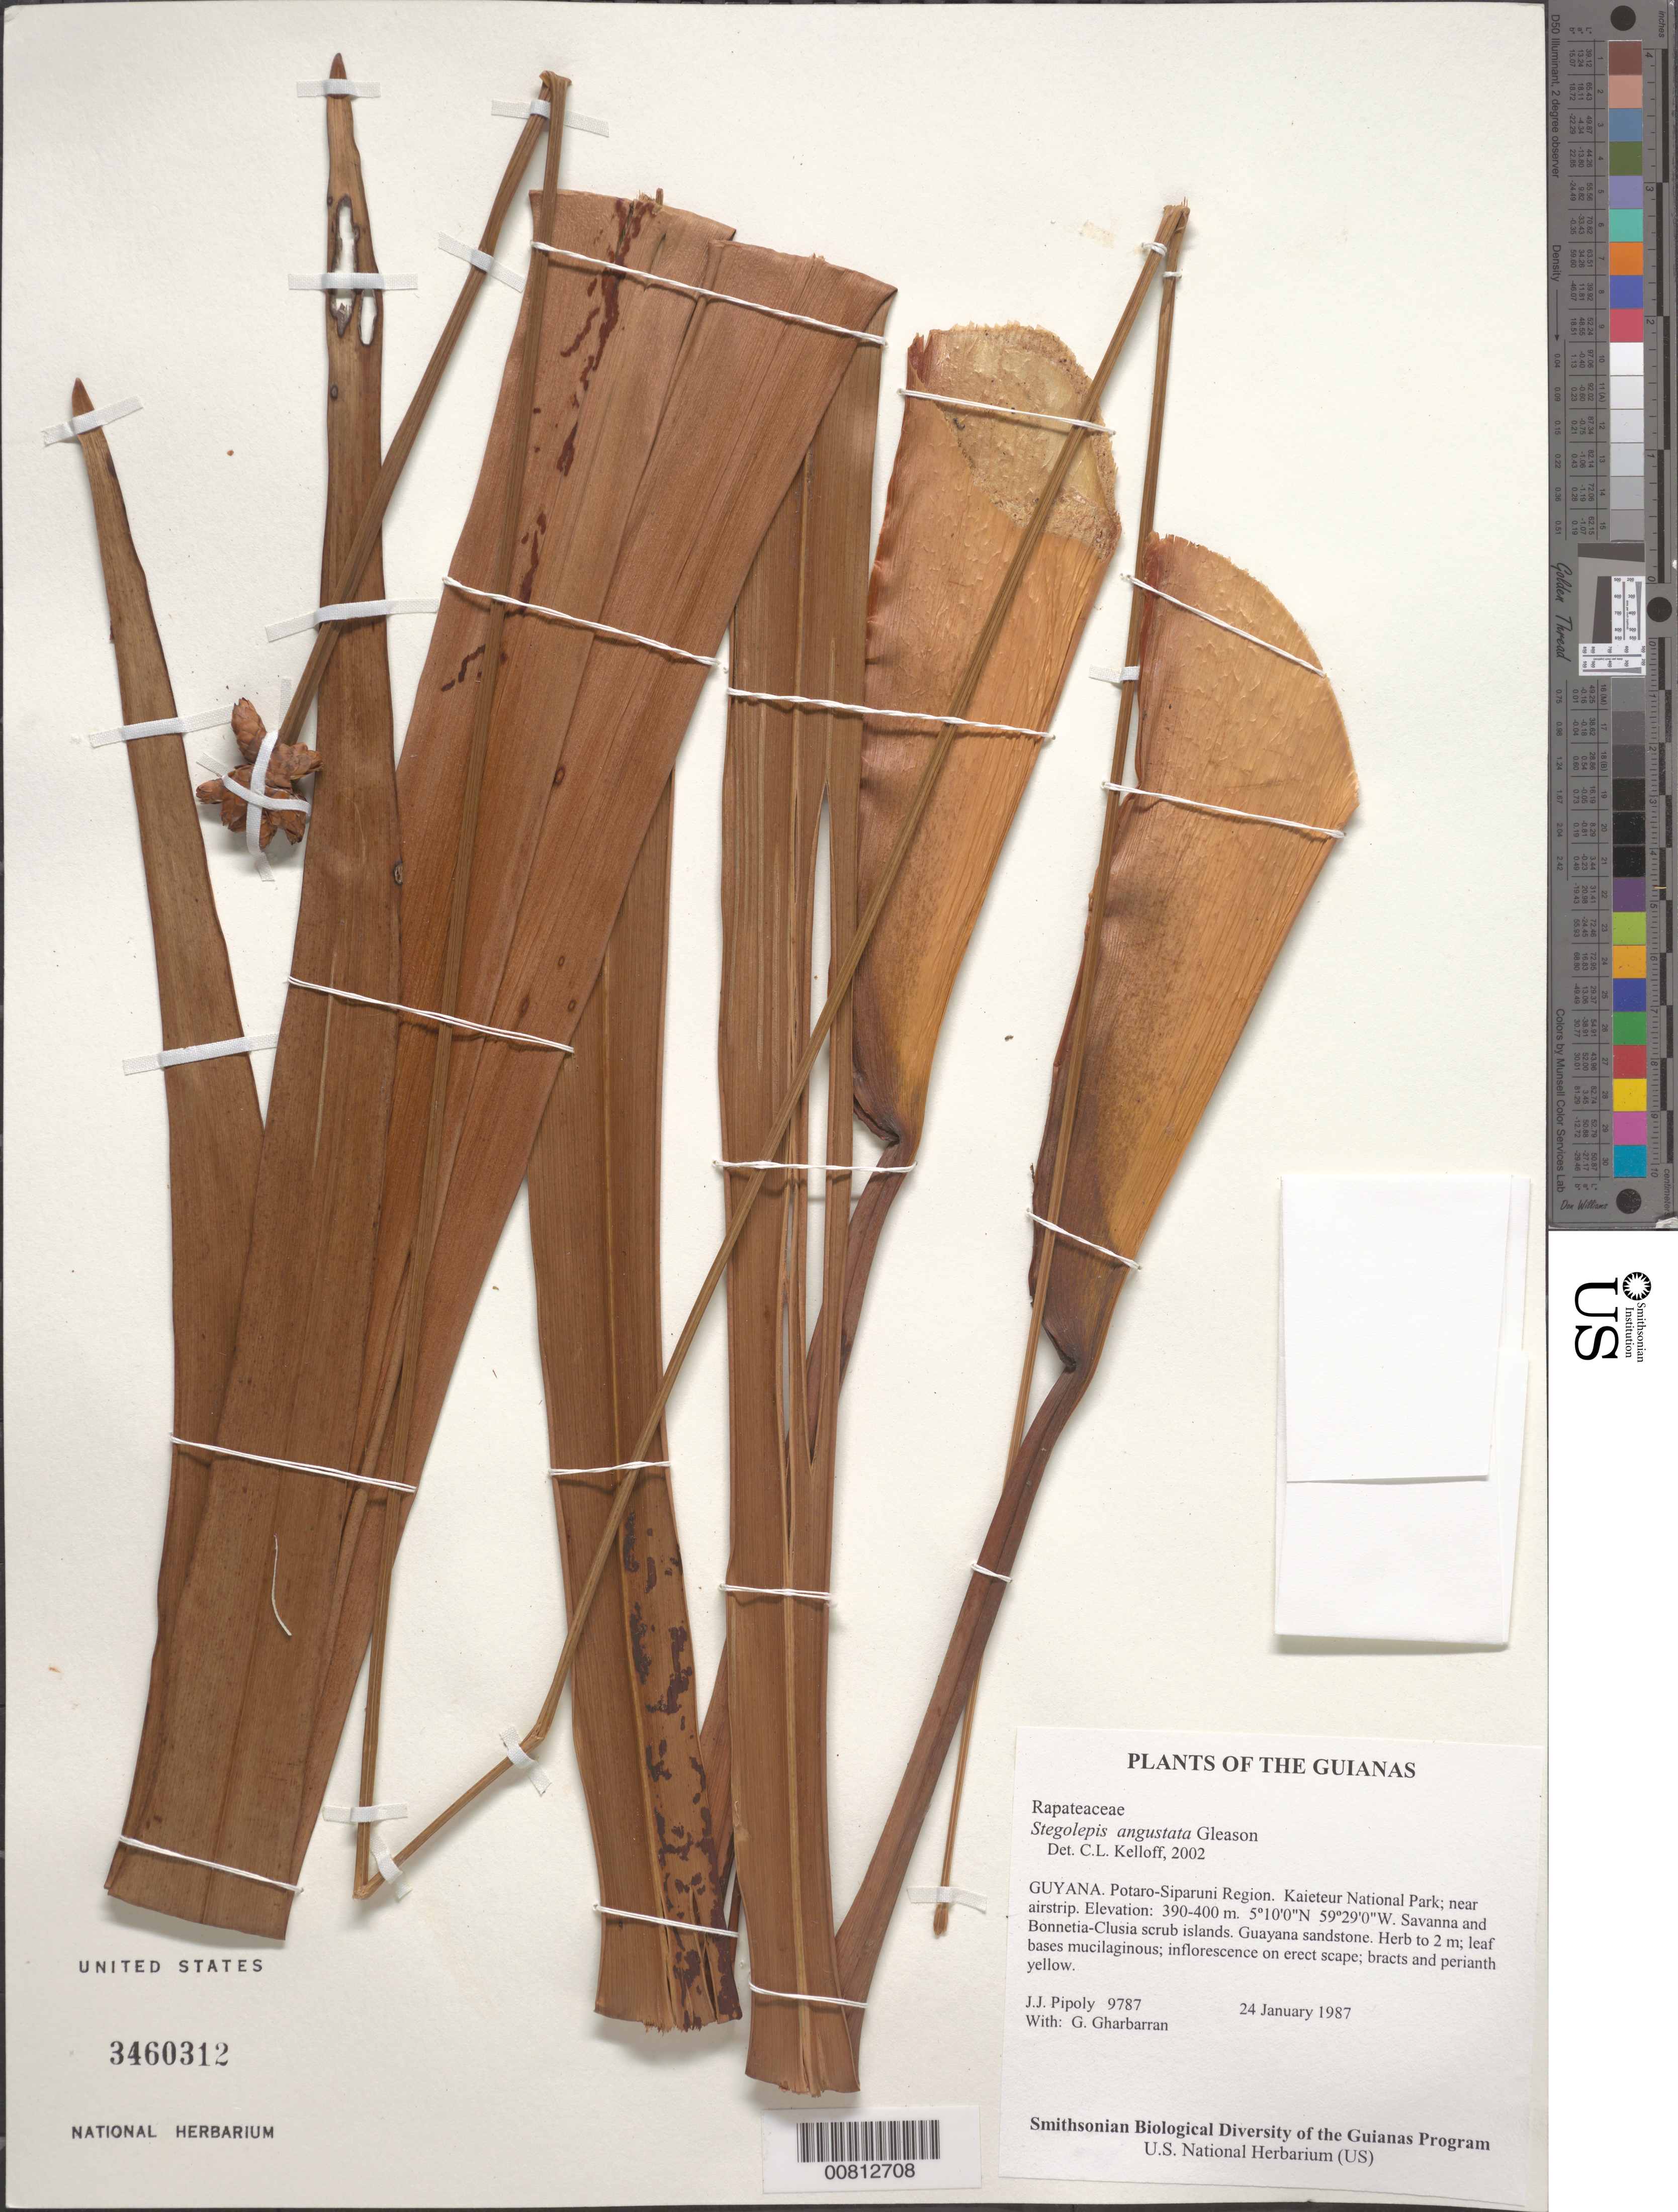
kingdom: Plantae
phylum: Tracheophyta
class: Liliopsida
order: Poales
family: Rapateaceae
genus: Stegolepis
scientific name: Stegolepis angustata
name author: Gleason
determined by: Kelloff, Carol L., (US), Smithsonian Institution - National Museum of Natural History (UNITED STATES)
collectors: J. J. Pipoly & G. Gharbarran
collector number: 9787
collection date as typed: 24 January 1987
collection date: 1987-01-24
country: Guyana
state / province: Potaro-Siparuni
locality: Kaieteur National Park; near airstrip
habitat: Savanna and Bonnetia-Clusia scrub islands. Guayana sandstone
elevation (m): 390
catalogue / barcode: US 3460312